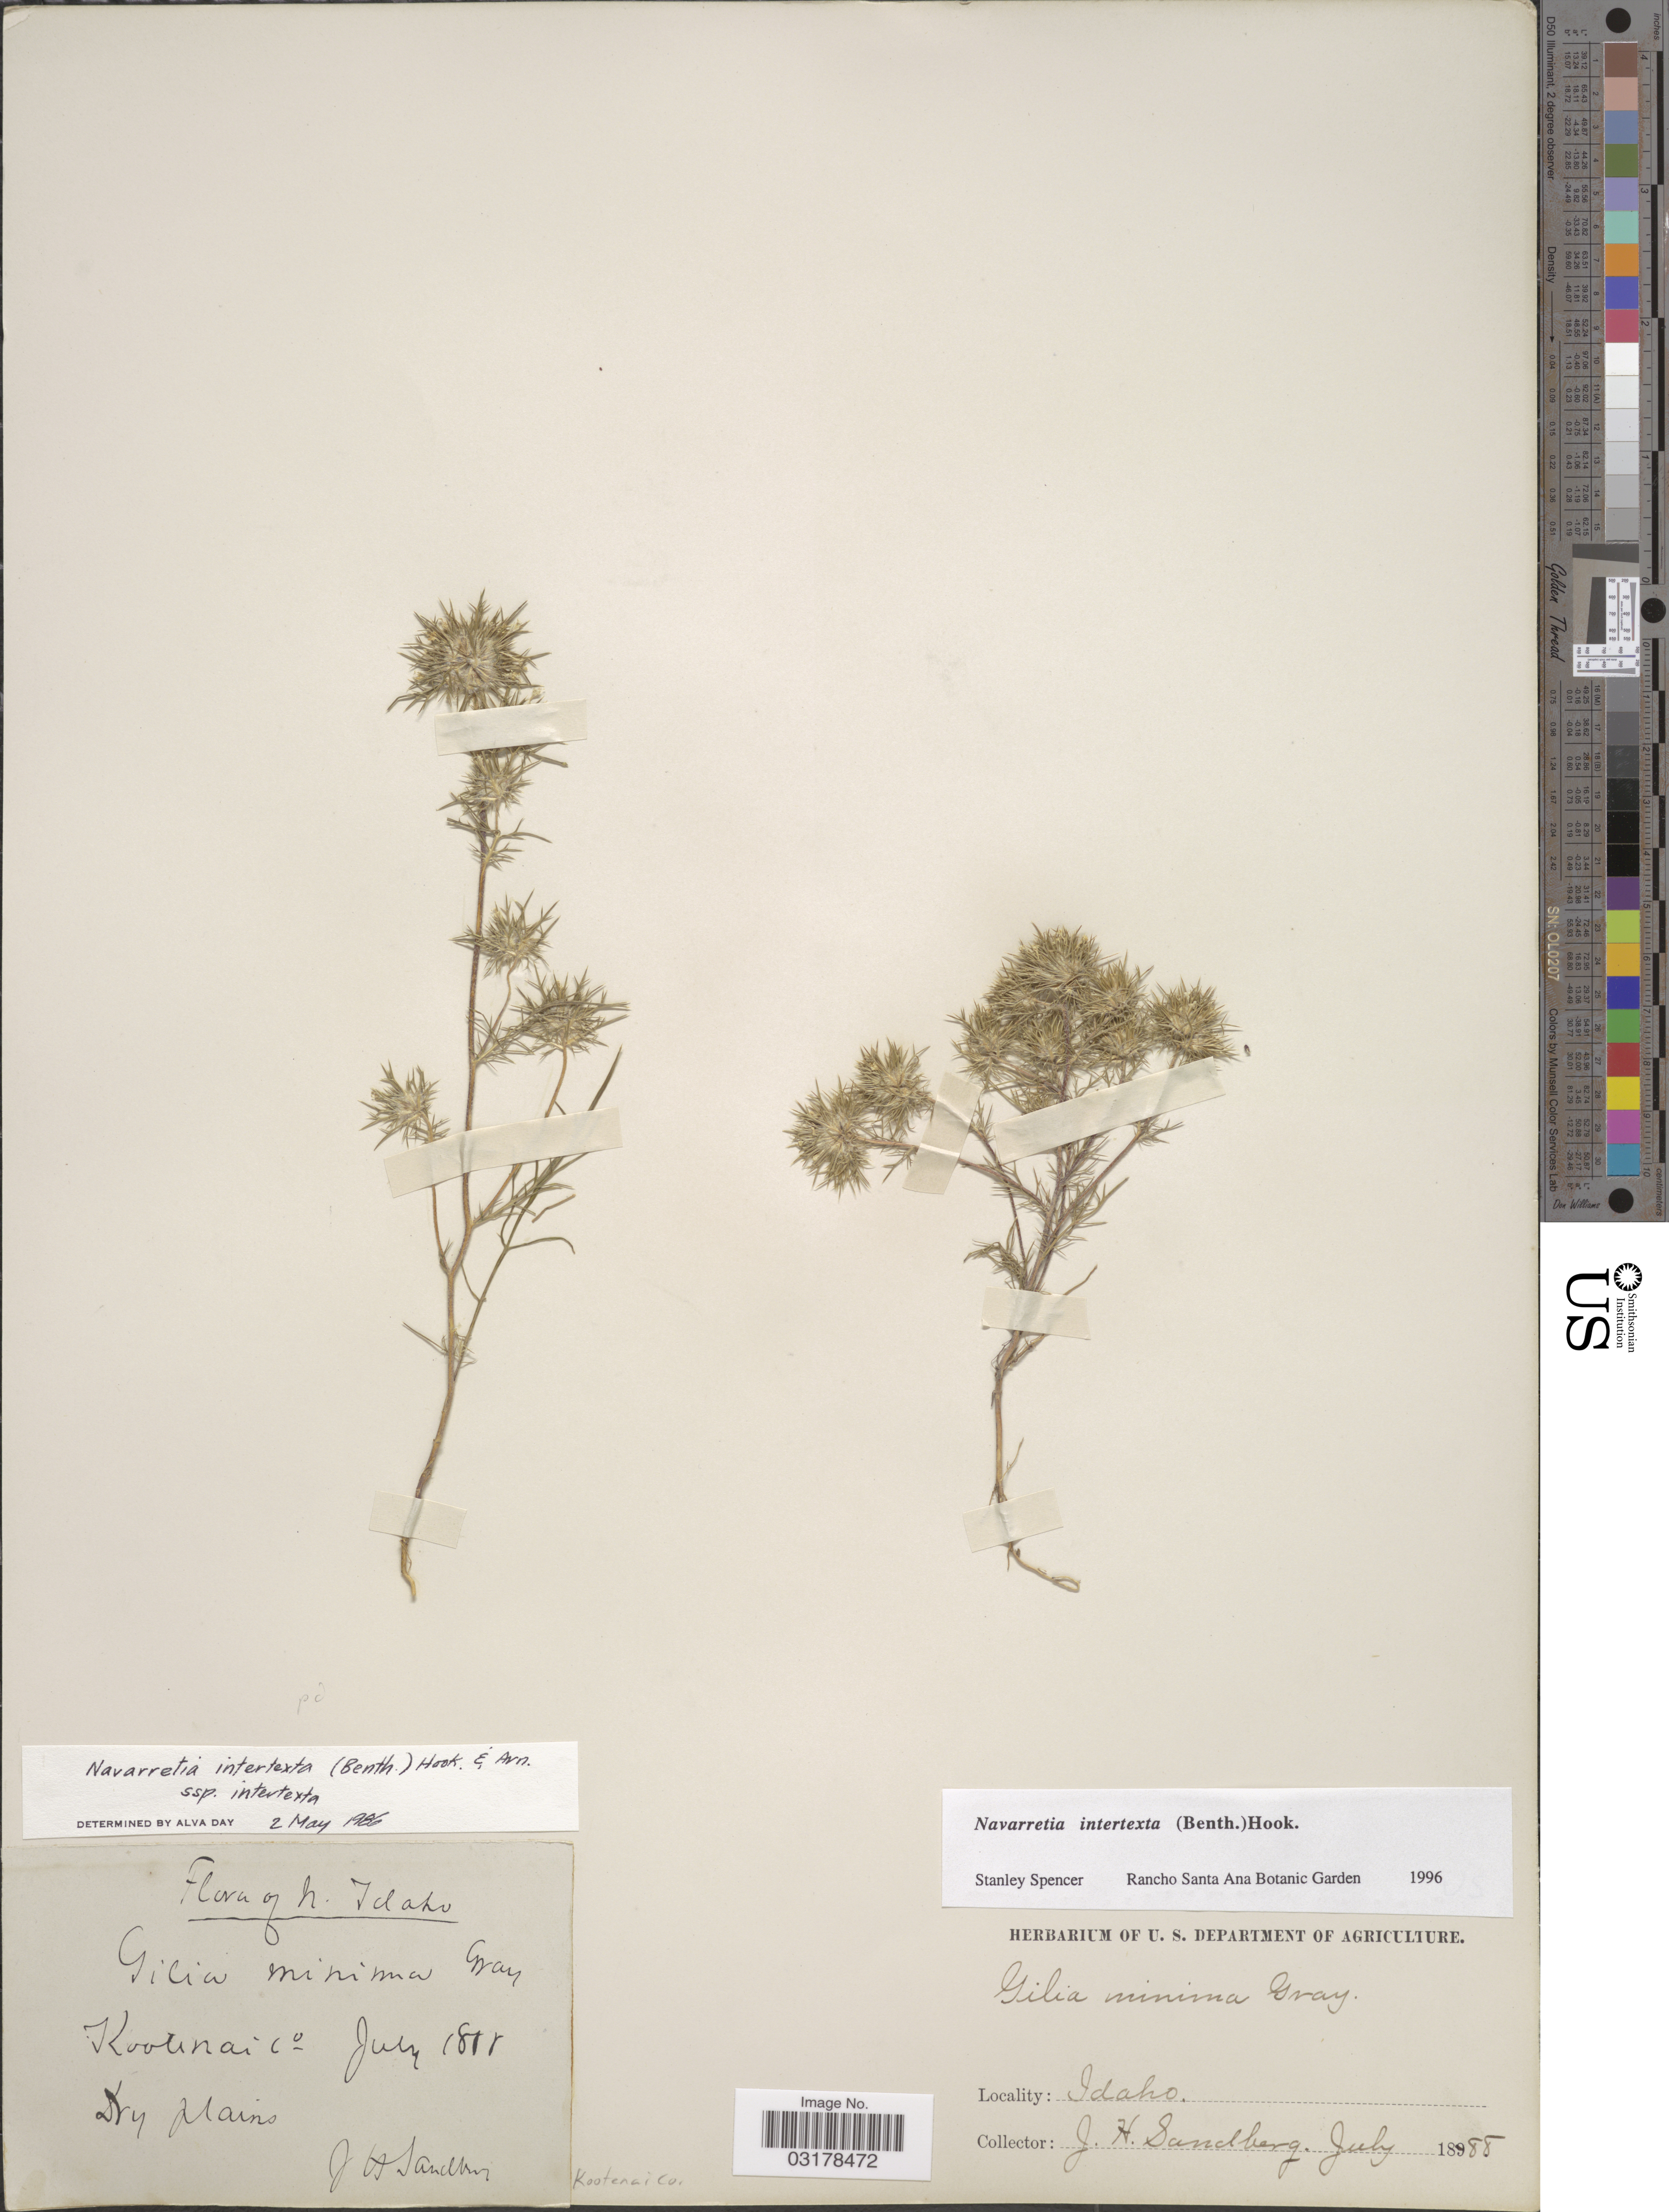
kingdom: Plantae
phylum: Tracheophyta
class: Magnoliopsida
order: Ericales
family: Polemoniaceae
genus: Navarretia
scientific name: Navarretia intertexta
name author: (Benth.) Hook.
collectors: J. H. Sandberg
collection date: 1888-07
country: United States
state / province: Idaho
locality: N. Idaho. Kootenai Co.